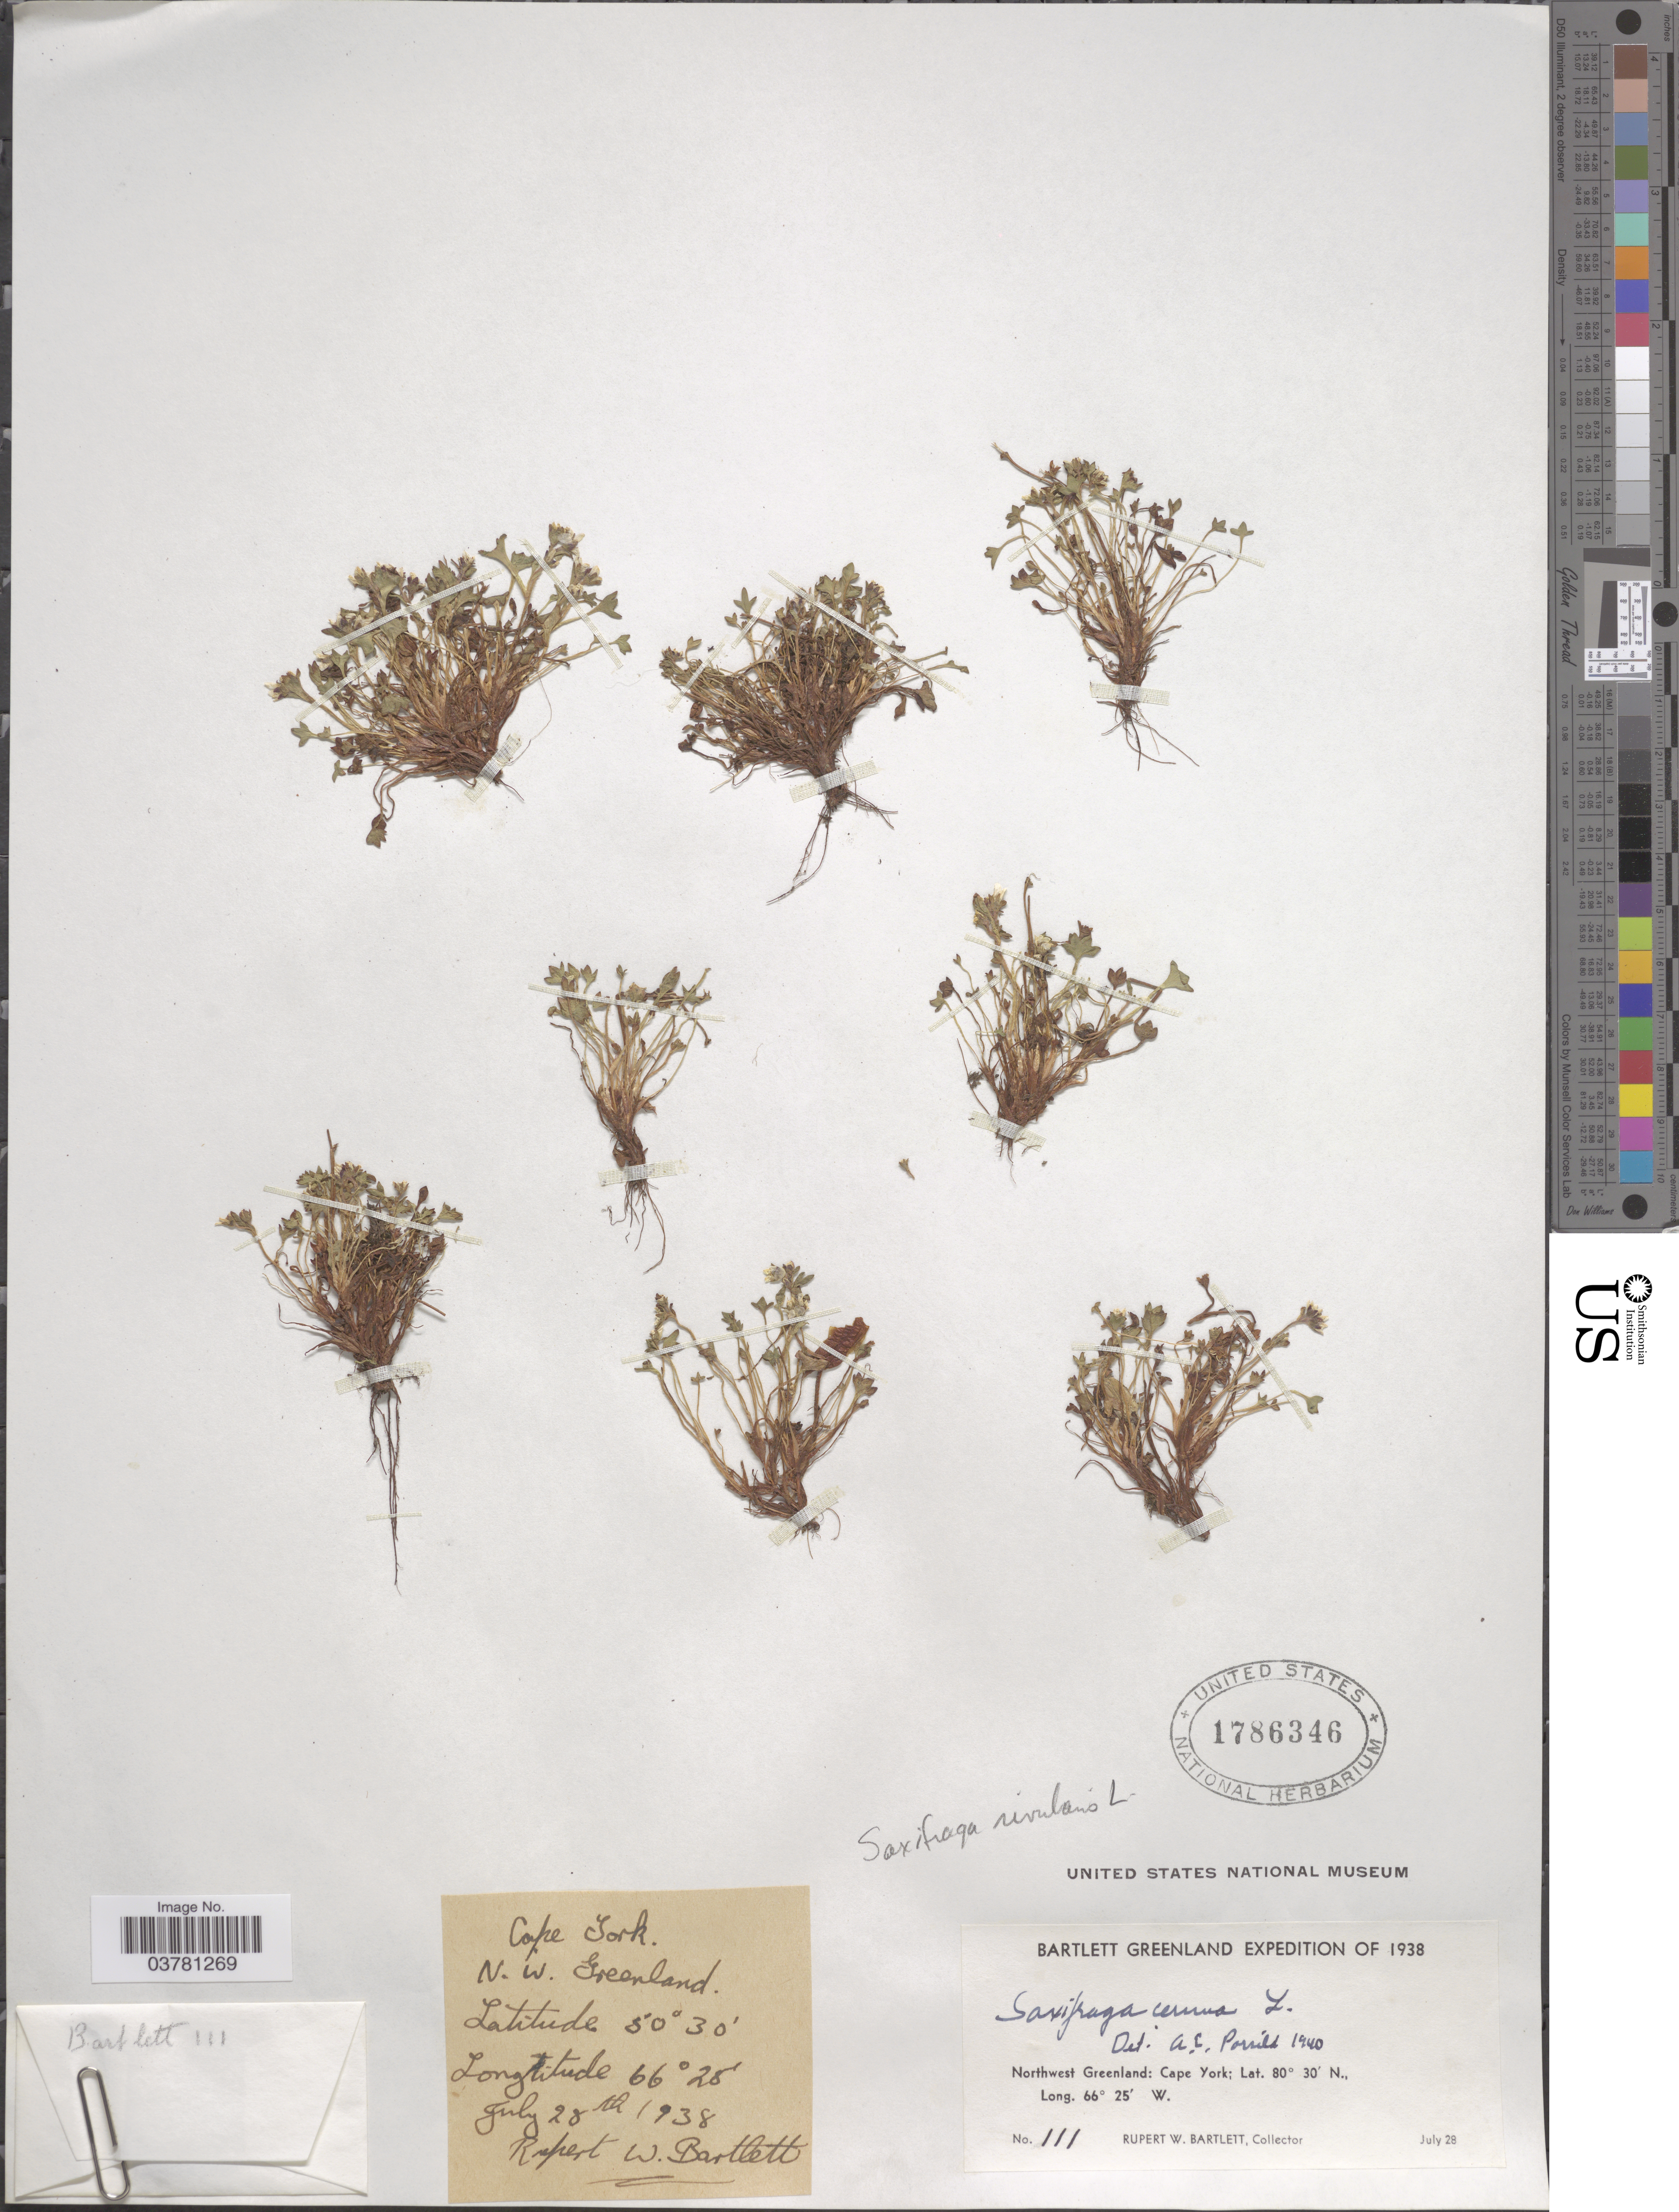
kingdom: Plantae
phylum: Tracheophyta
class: Magnoliopsida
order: Saxifragales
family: Saxifragaceae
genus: Saxifraga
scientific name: Saxifraga rivularis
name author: L.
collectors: R. W. Bartlett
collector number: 111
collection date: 1938-07-28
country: Greenland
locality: Cape York. N. W. Greenland. Bartlett Greenland Expedition of 1938. Northwest Greenland: Cape York.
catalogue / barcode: US 1786346